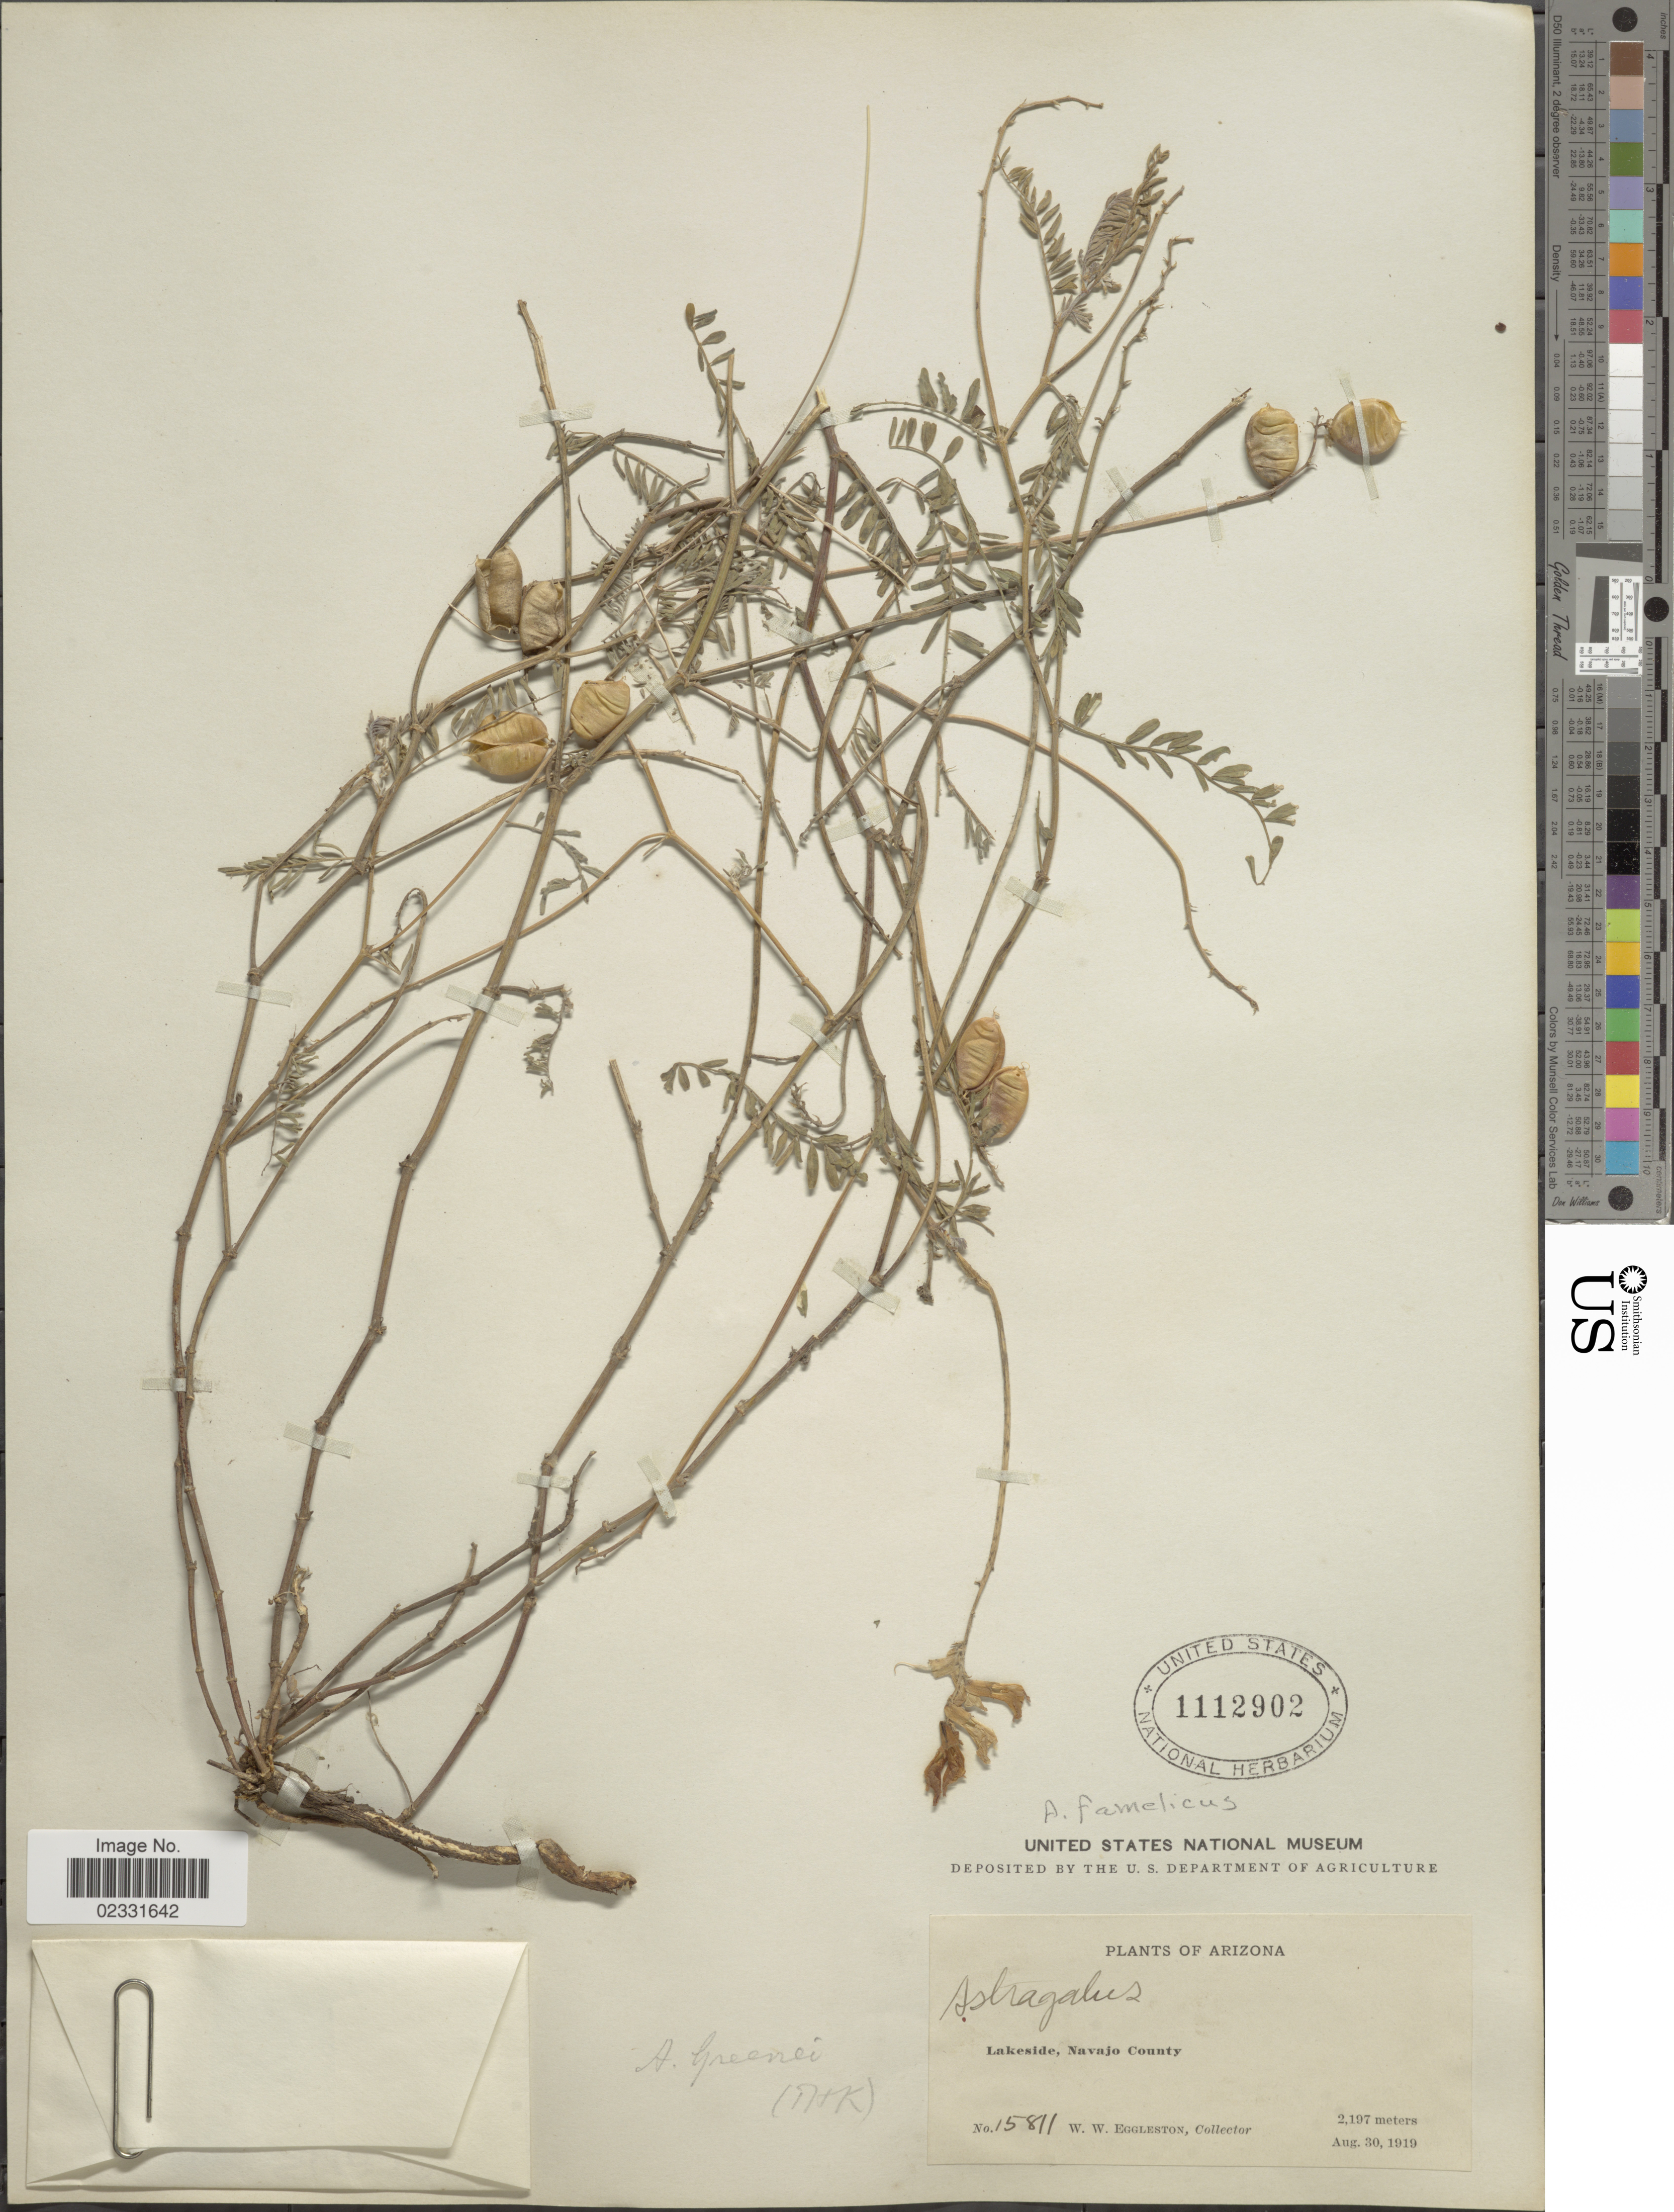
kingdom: Plantae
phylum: Tracheophyta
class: Magnoliopsida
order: Fabales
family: Fabaceae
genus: Astragalus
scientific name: Astragalus hallii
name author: A. Gray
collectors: W. W. Eggleston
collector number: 15811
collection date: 1919-08-30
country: United States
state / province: Arizona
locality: Lakeside, Navajo County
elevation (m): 2197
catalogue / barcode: US 1112902